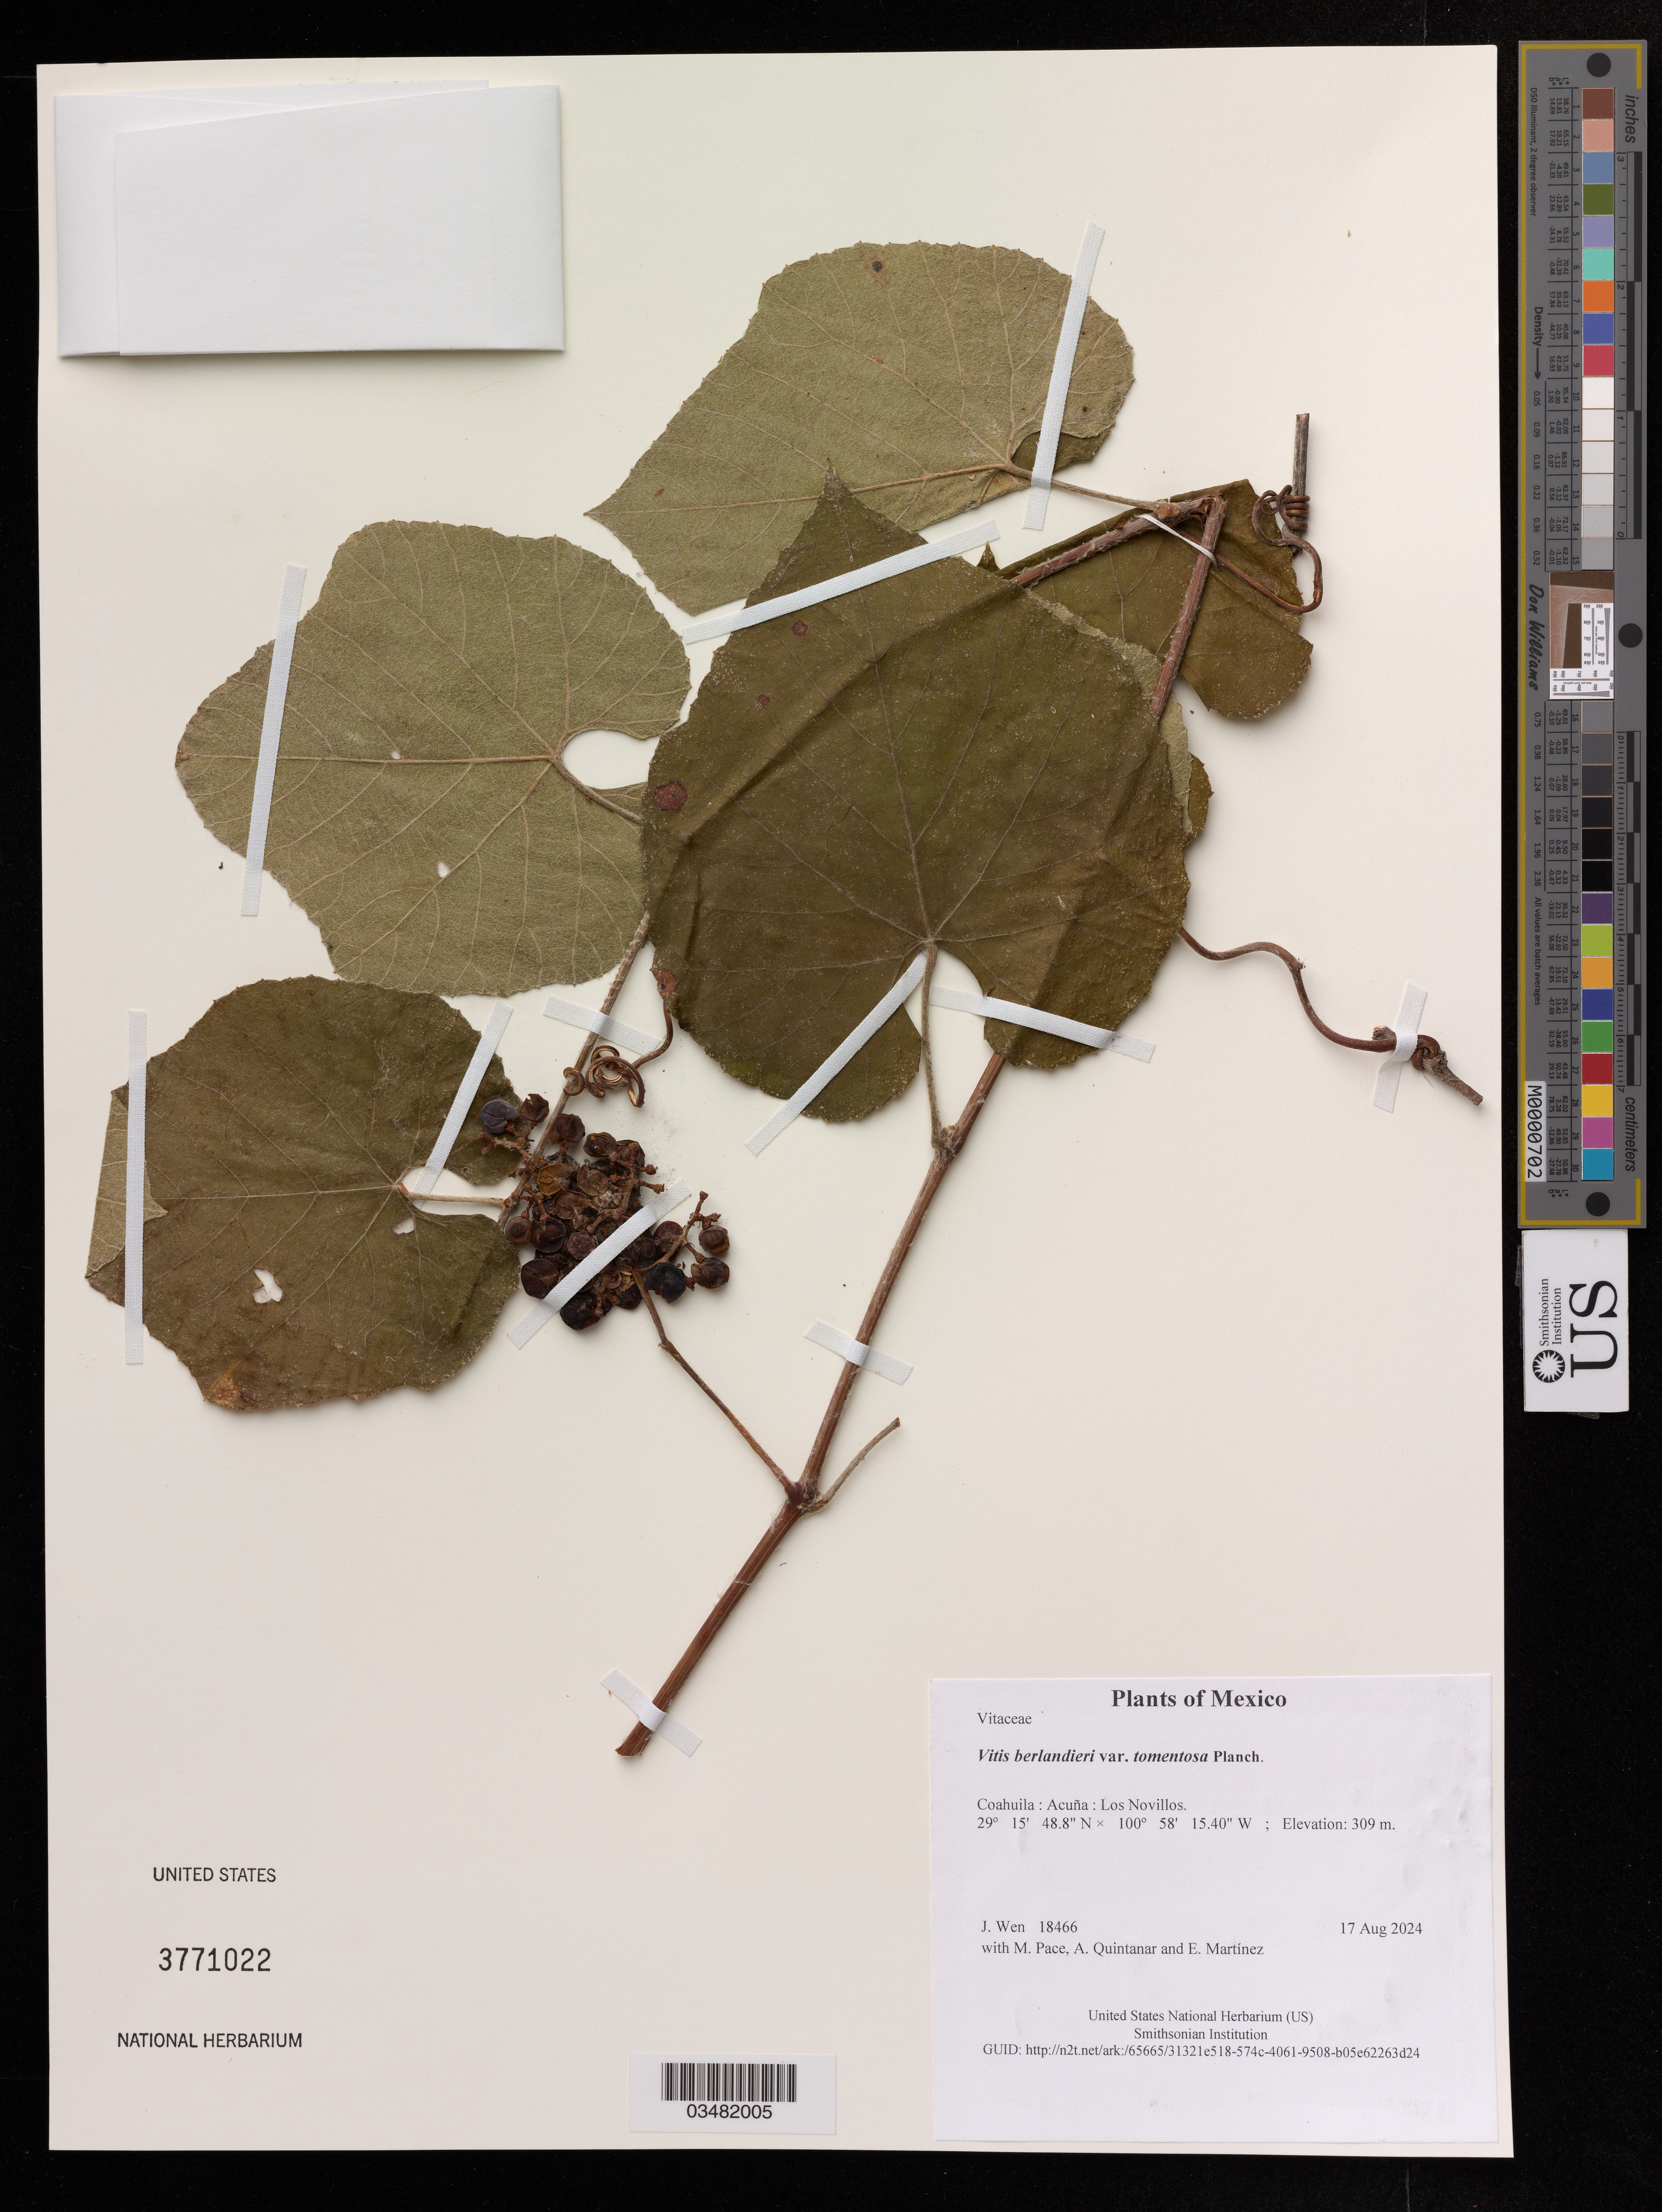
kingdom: Plantae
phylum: Tracheophyta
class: Magnoliopsida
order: Vitales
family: Vitaceae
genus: Vitis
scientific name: Vitis berlandieri var. tomentosa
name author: Planch.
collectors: J. Wen, M. Pace, A. Quintanar & E. Martinez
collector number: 18466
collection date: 2024-08-17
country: Mexico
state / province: Coahuila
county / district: Acuña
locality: Los Novillos.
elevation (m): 309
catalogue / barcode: US 3771022